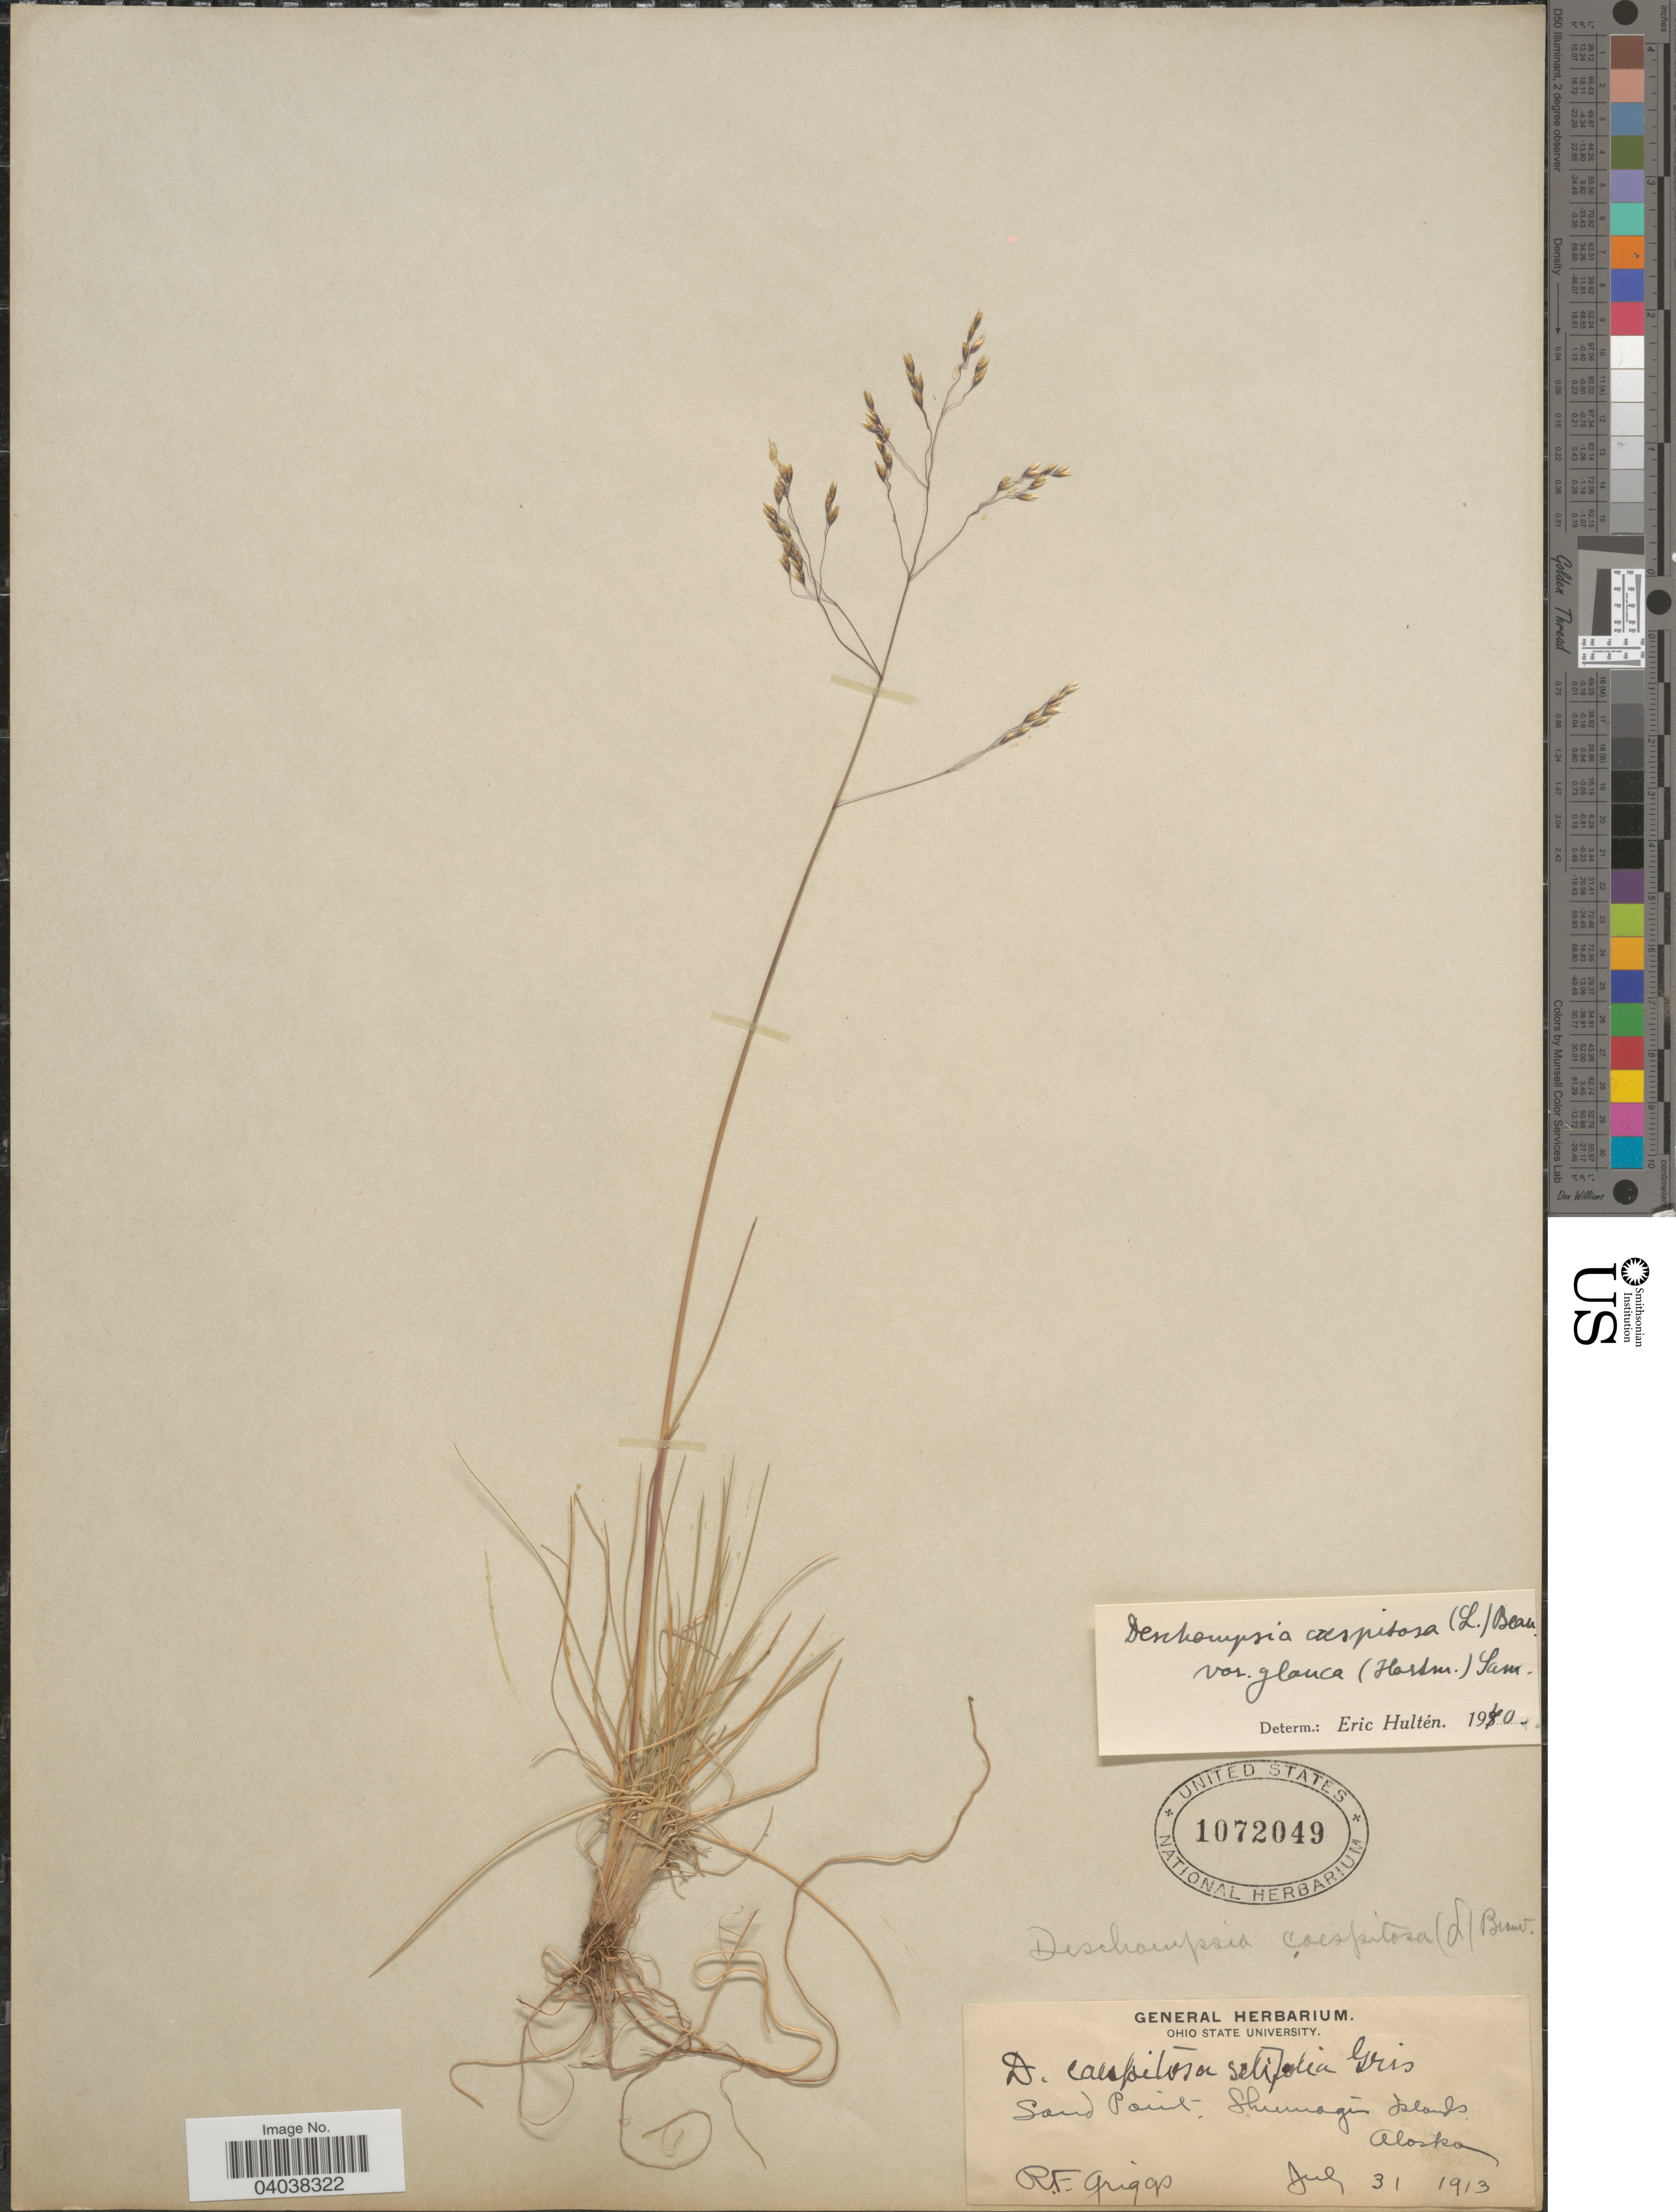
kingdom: Plantae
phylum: Tracheophyta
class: Liliopsida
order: Poales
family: Poaceae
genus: Deschampsia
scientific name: Deschampsia cespitosa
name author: (L.) P. Beauv.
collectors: R. F. Griggs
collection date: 1913-07-31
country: United States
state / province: Alaska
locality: Sand Point. Shumagin Islands.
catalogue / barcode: US 1072049